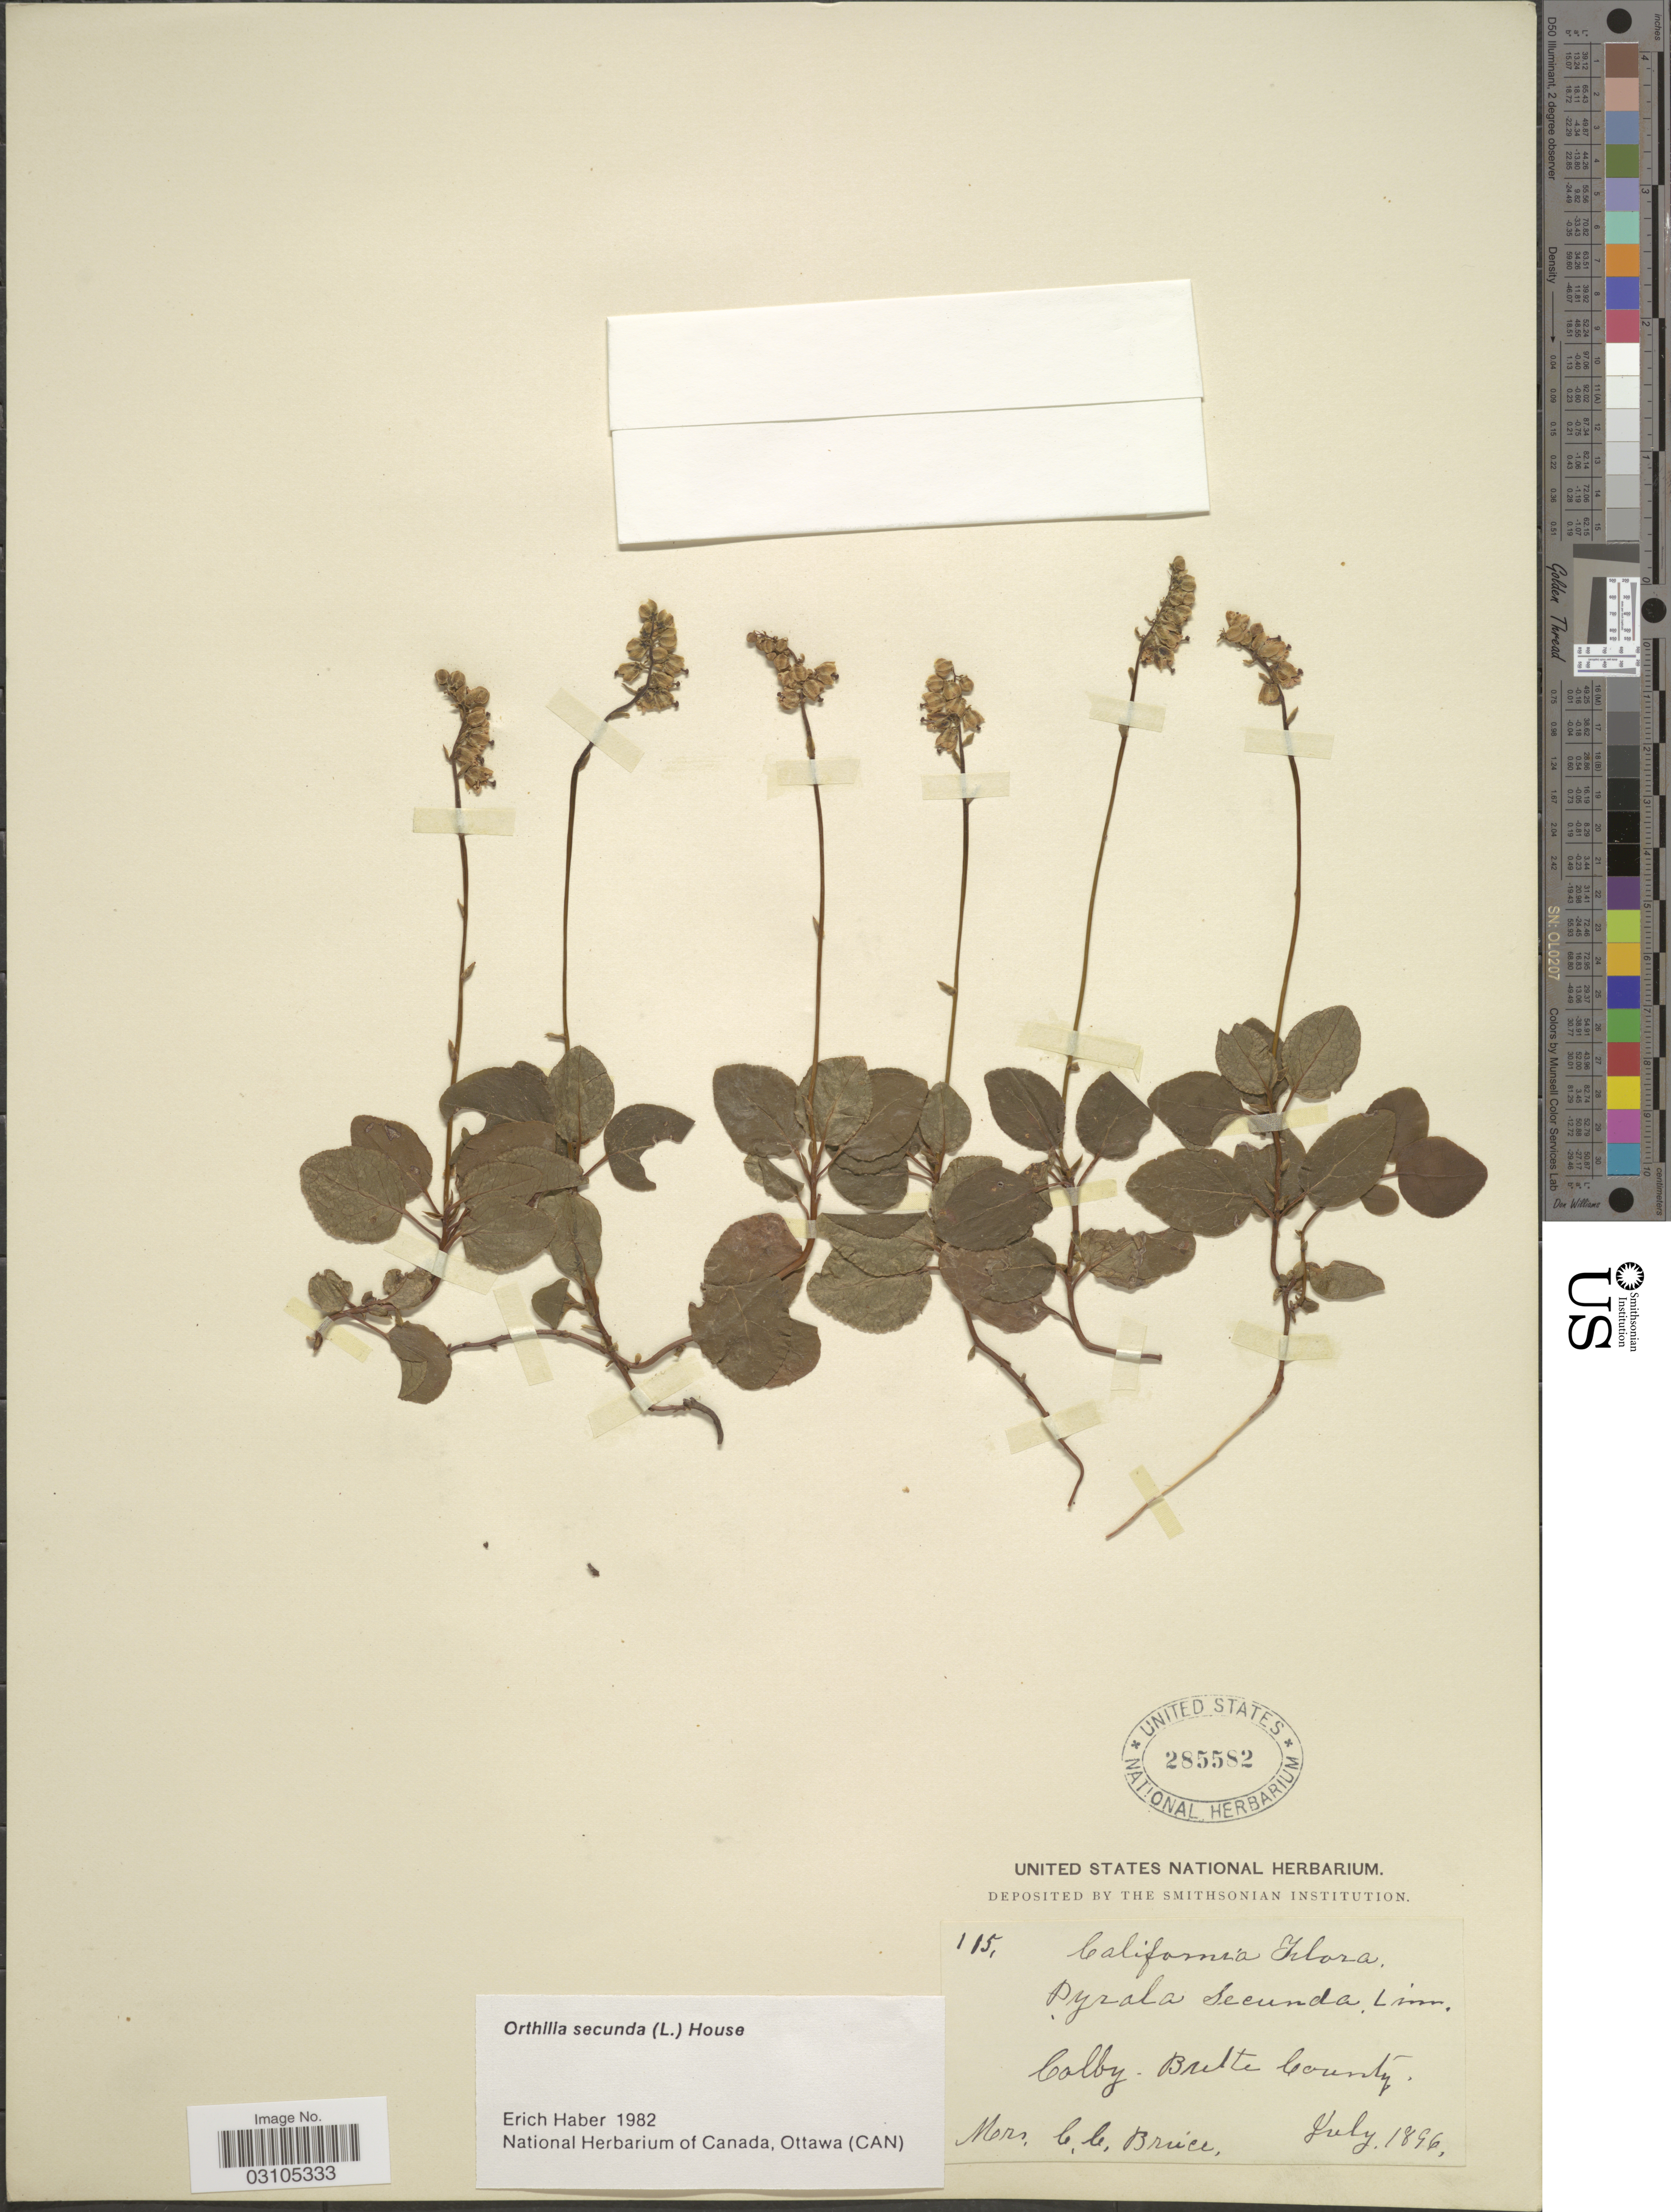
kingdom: Plantae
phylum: Tracheophyta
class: Magnoliopsida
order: Ericales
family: Ericaceae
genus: Orthilia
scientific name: Orthilia secunda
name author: (L.) House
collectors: C. Bruce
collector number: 115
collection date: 1896-07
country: United States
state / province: California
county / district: Butte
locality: Colby - Butte County.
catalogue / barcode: US 285582